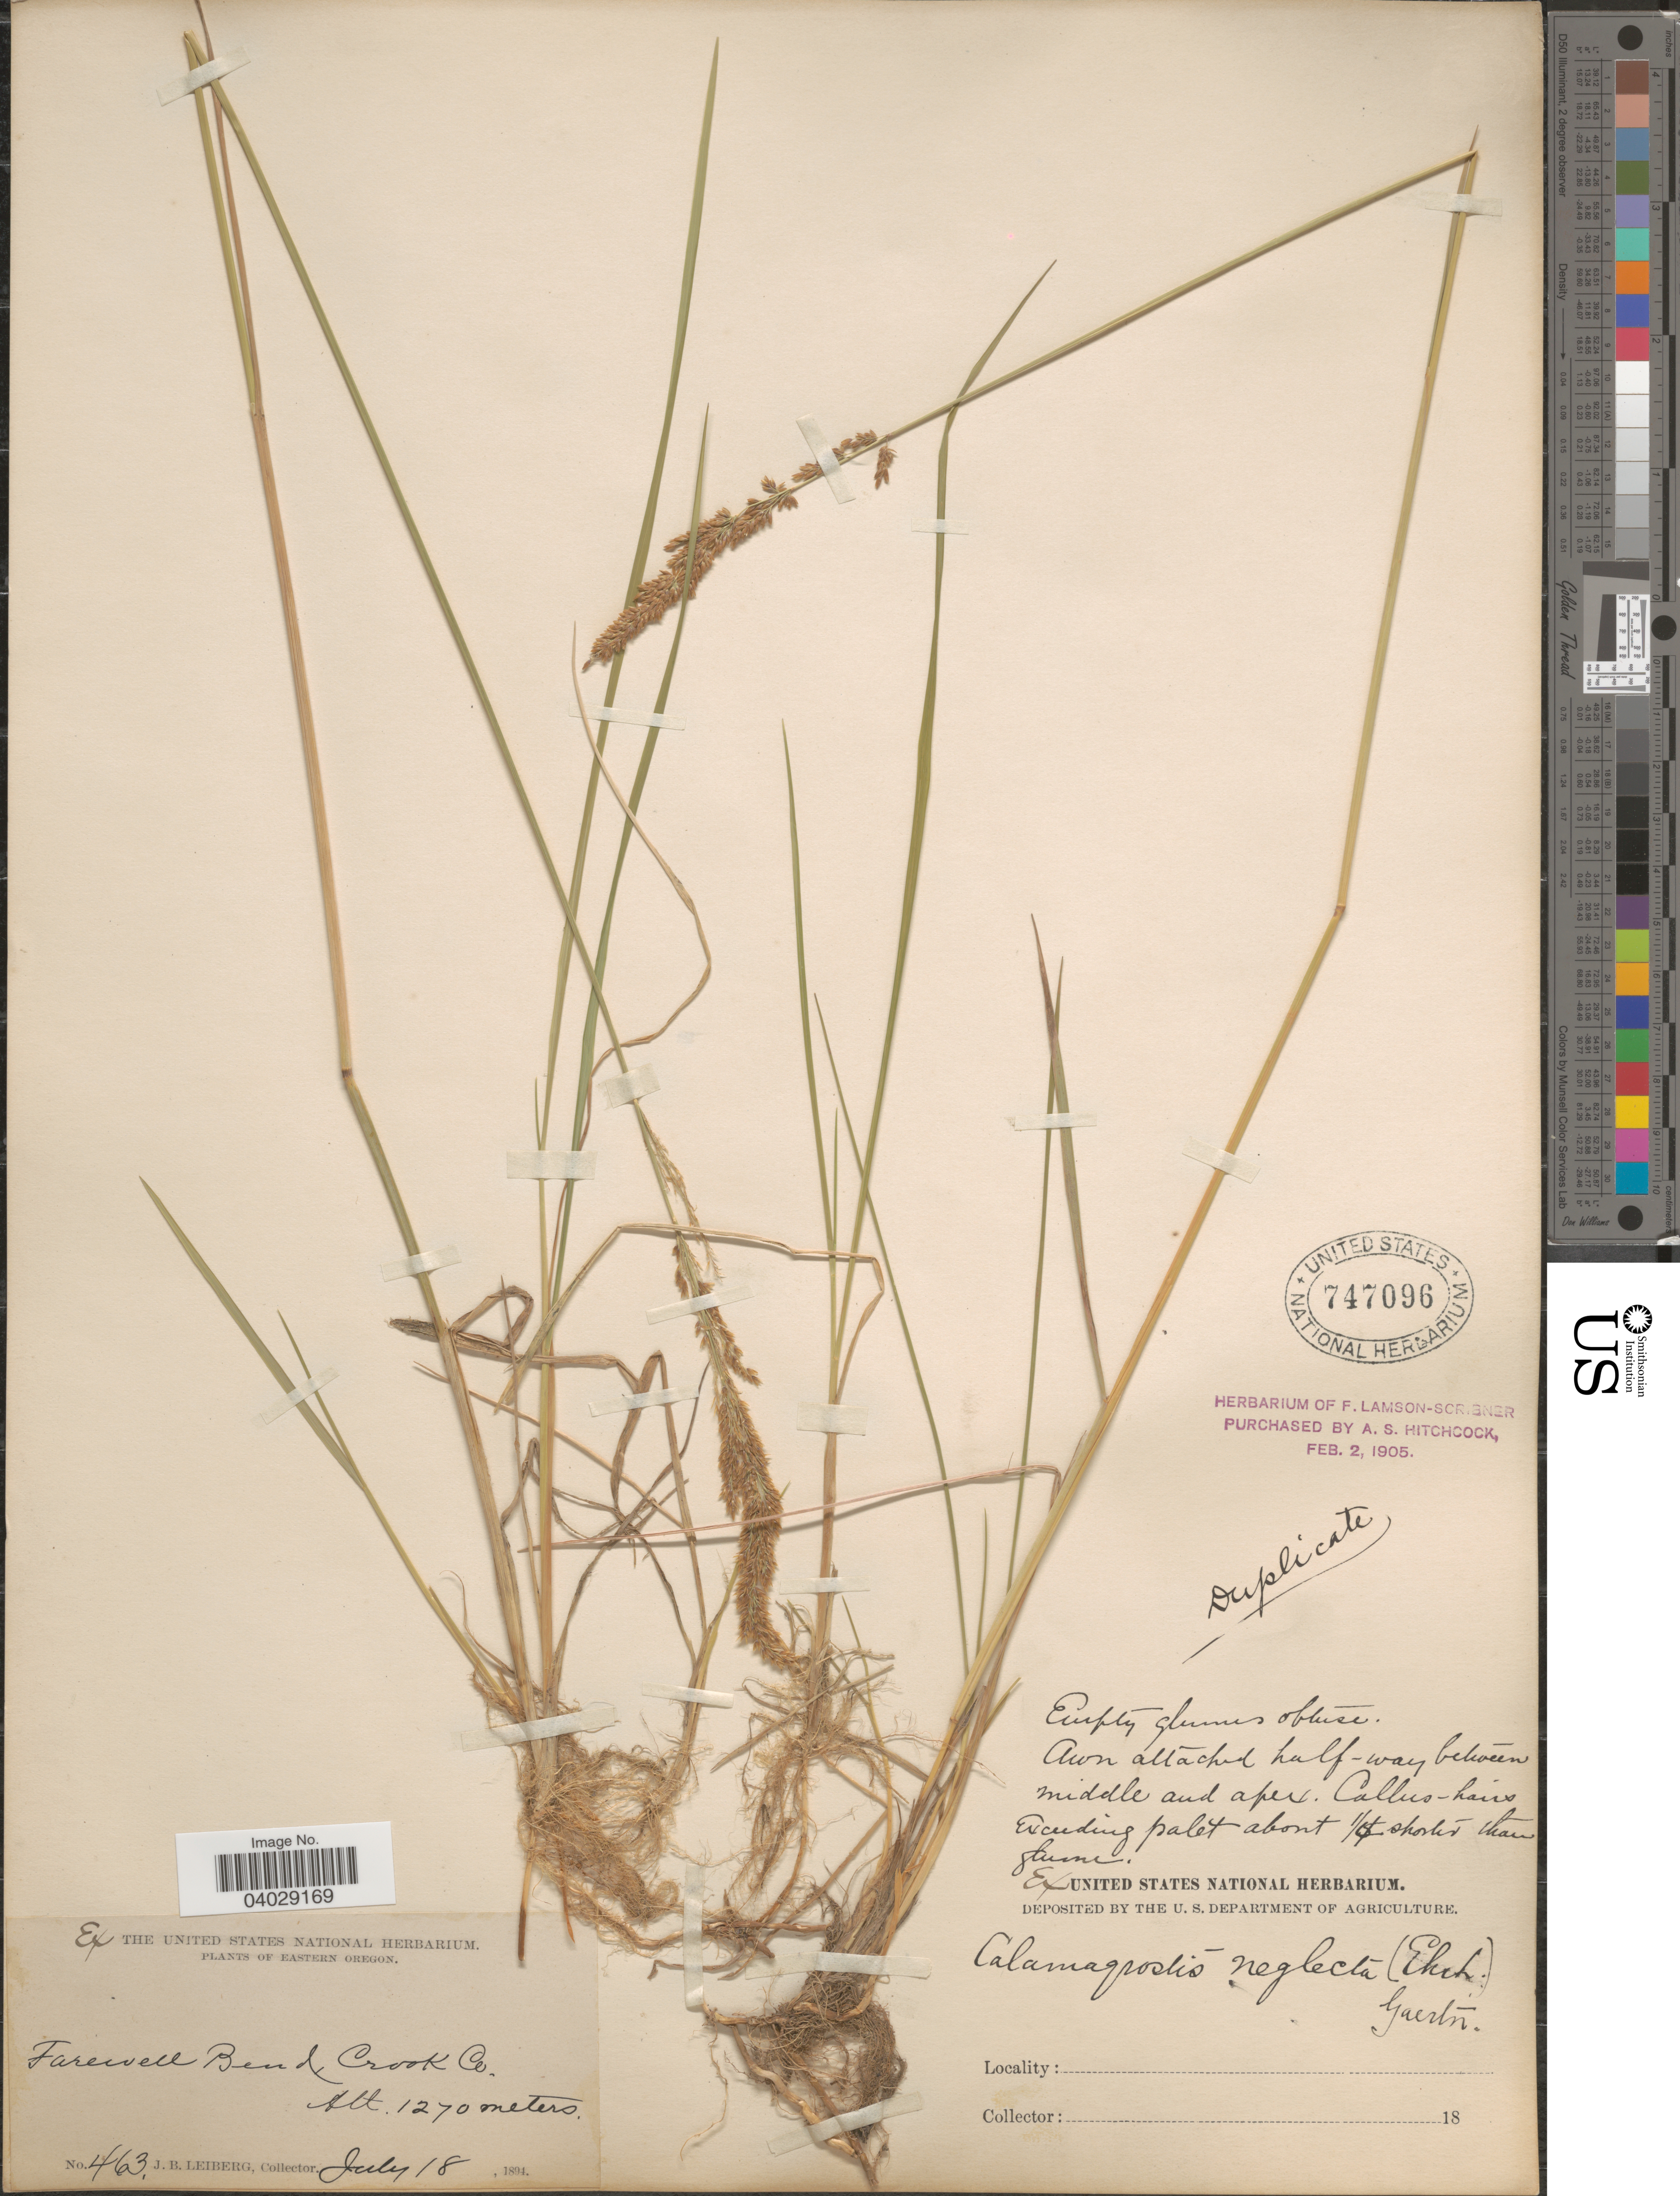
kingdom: Plantae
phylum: Tracheophyta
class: Liliopsida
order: Poales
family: Poaceae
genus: Calamagrostis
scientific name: Calamagrostis neglecta (Ehrh.) Gaertner et al.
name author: (Ehrhart) G. Gaertn. et al.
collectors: J. B. Leiberg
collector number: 463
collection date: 1894-07-18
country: United States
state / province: Oregon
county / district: Crook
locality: Eastern Oregon. Farewell Bend, Crook Co.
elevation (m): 1270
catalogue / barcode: US 747096